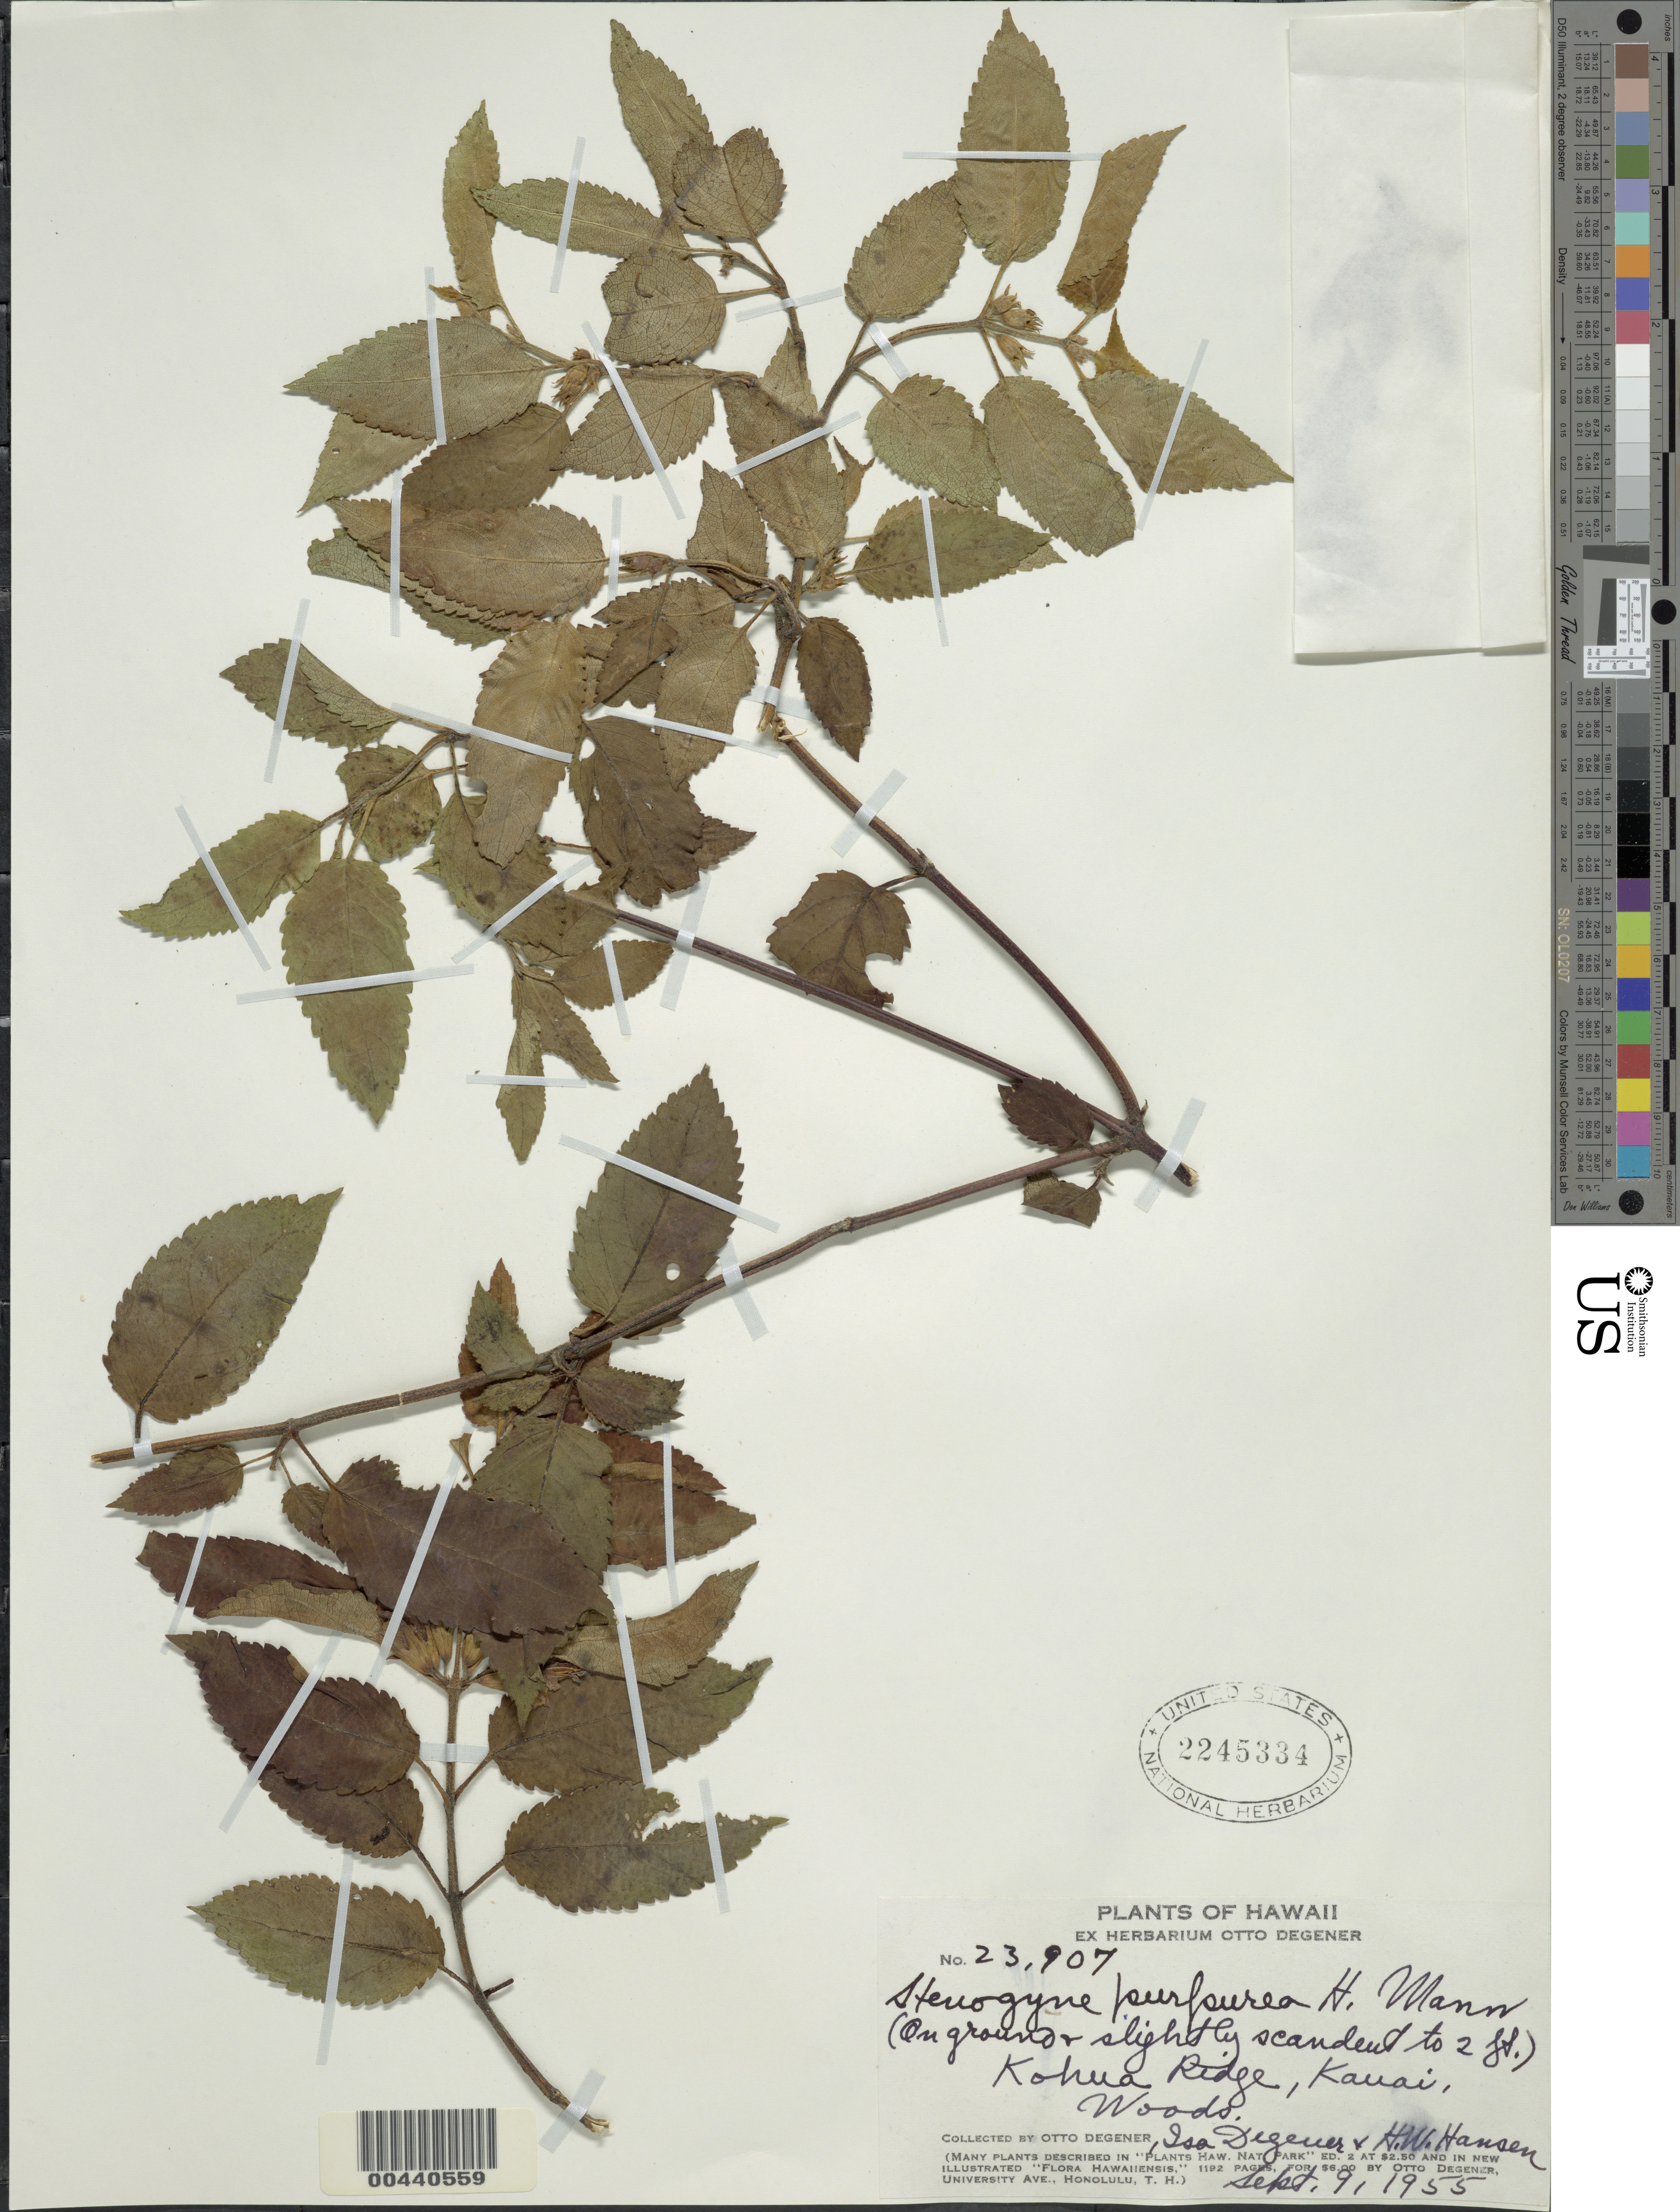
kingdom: Plantae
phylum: Tracheophyta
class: Magnoliopsida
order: Lamiales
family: Lamiaceae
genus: Stenogyne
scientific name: Stenogyne purpurea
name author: H. Mann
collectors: O. Degener, I. Degener & H. Hansen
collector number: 23907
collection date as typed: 9 Sep 1955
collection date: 1955-09-09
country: United States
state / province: Hawaii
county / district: Honolulu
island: Oahu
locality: Kohua Ridge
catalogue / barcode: US 2245334